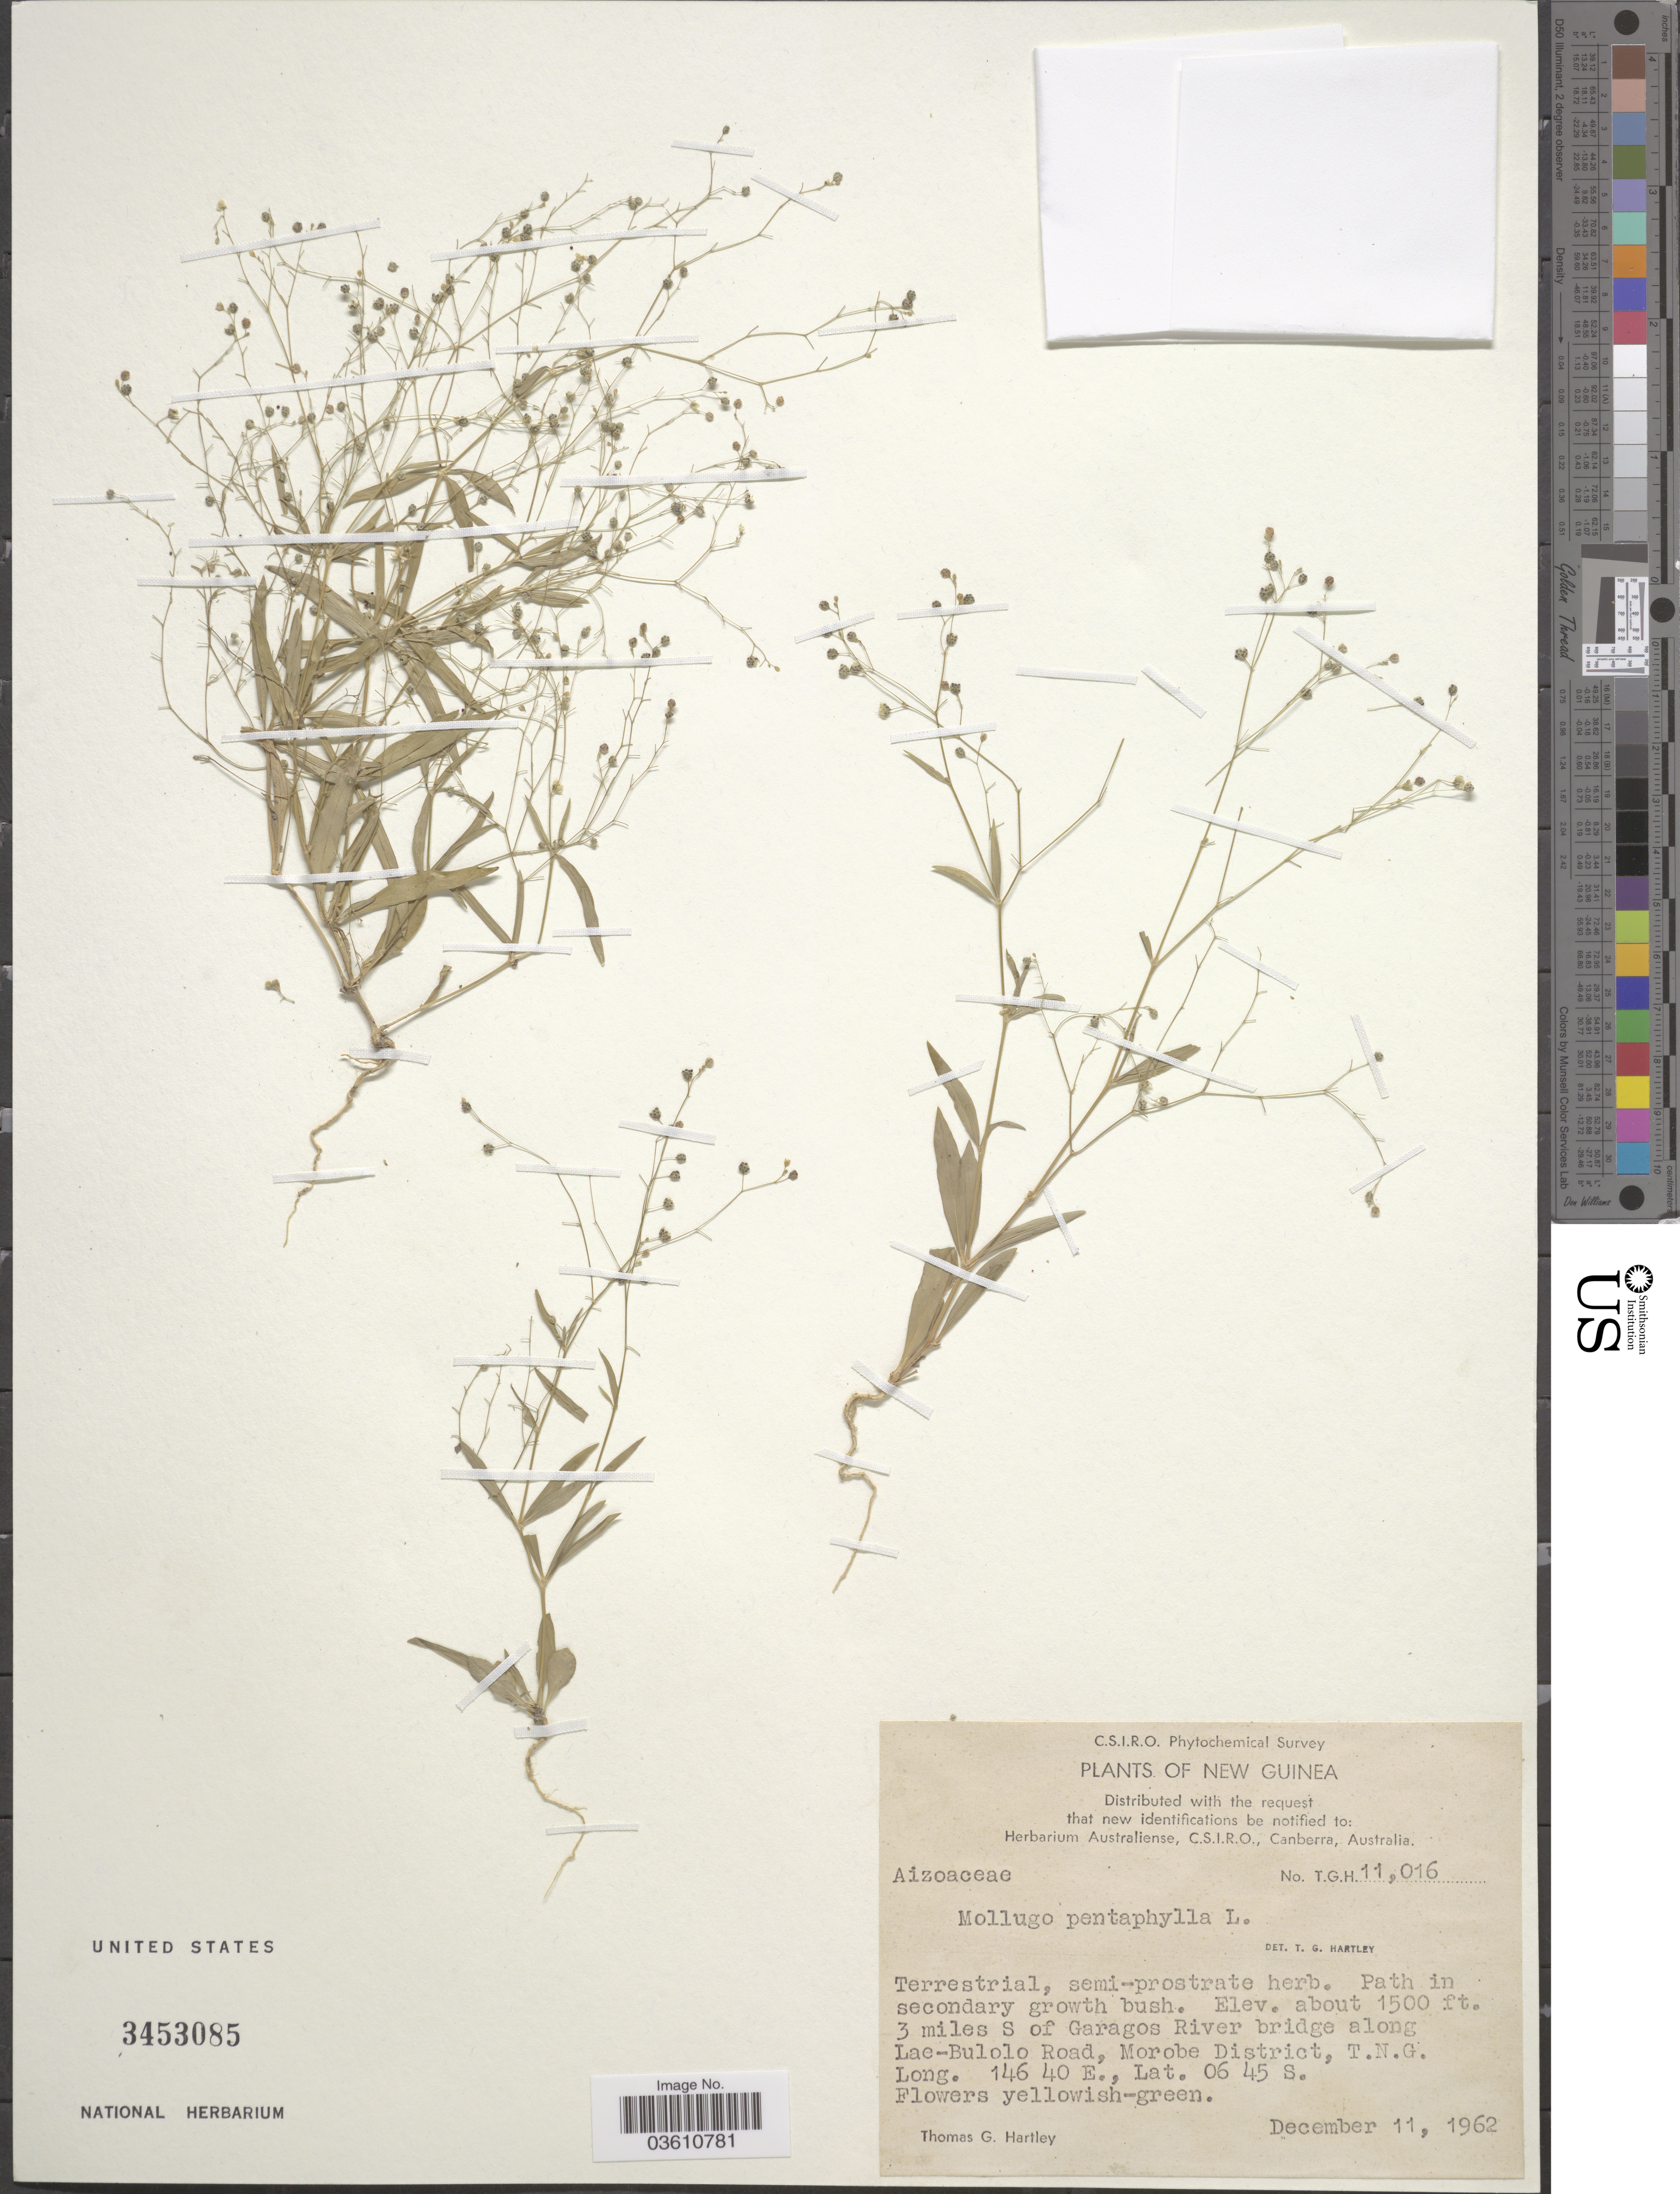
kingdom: Plantae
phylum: Tracheophyta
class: Magnoliopsida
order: Caryophyllales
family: Molluginaceae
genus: Trigastrotheca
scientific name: Trigastrotheca pentaphylla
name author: (L.) Thulin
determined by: Strong, Mark T., (BOT), Smithsonian Institution - National Museum of Natural History (UNITED STATES)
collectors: T. G. Hartley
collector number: T.G.H. 11016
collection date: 1962-12-11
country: Papua New Guinea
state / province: Morobe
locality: New Guinea. 3 miles S of Garagos River bridge along Lae-Bulolo Road, Morobe District, T.N.G.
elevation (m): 457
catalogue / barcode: US 3453085